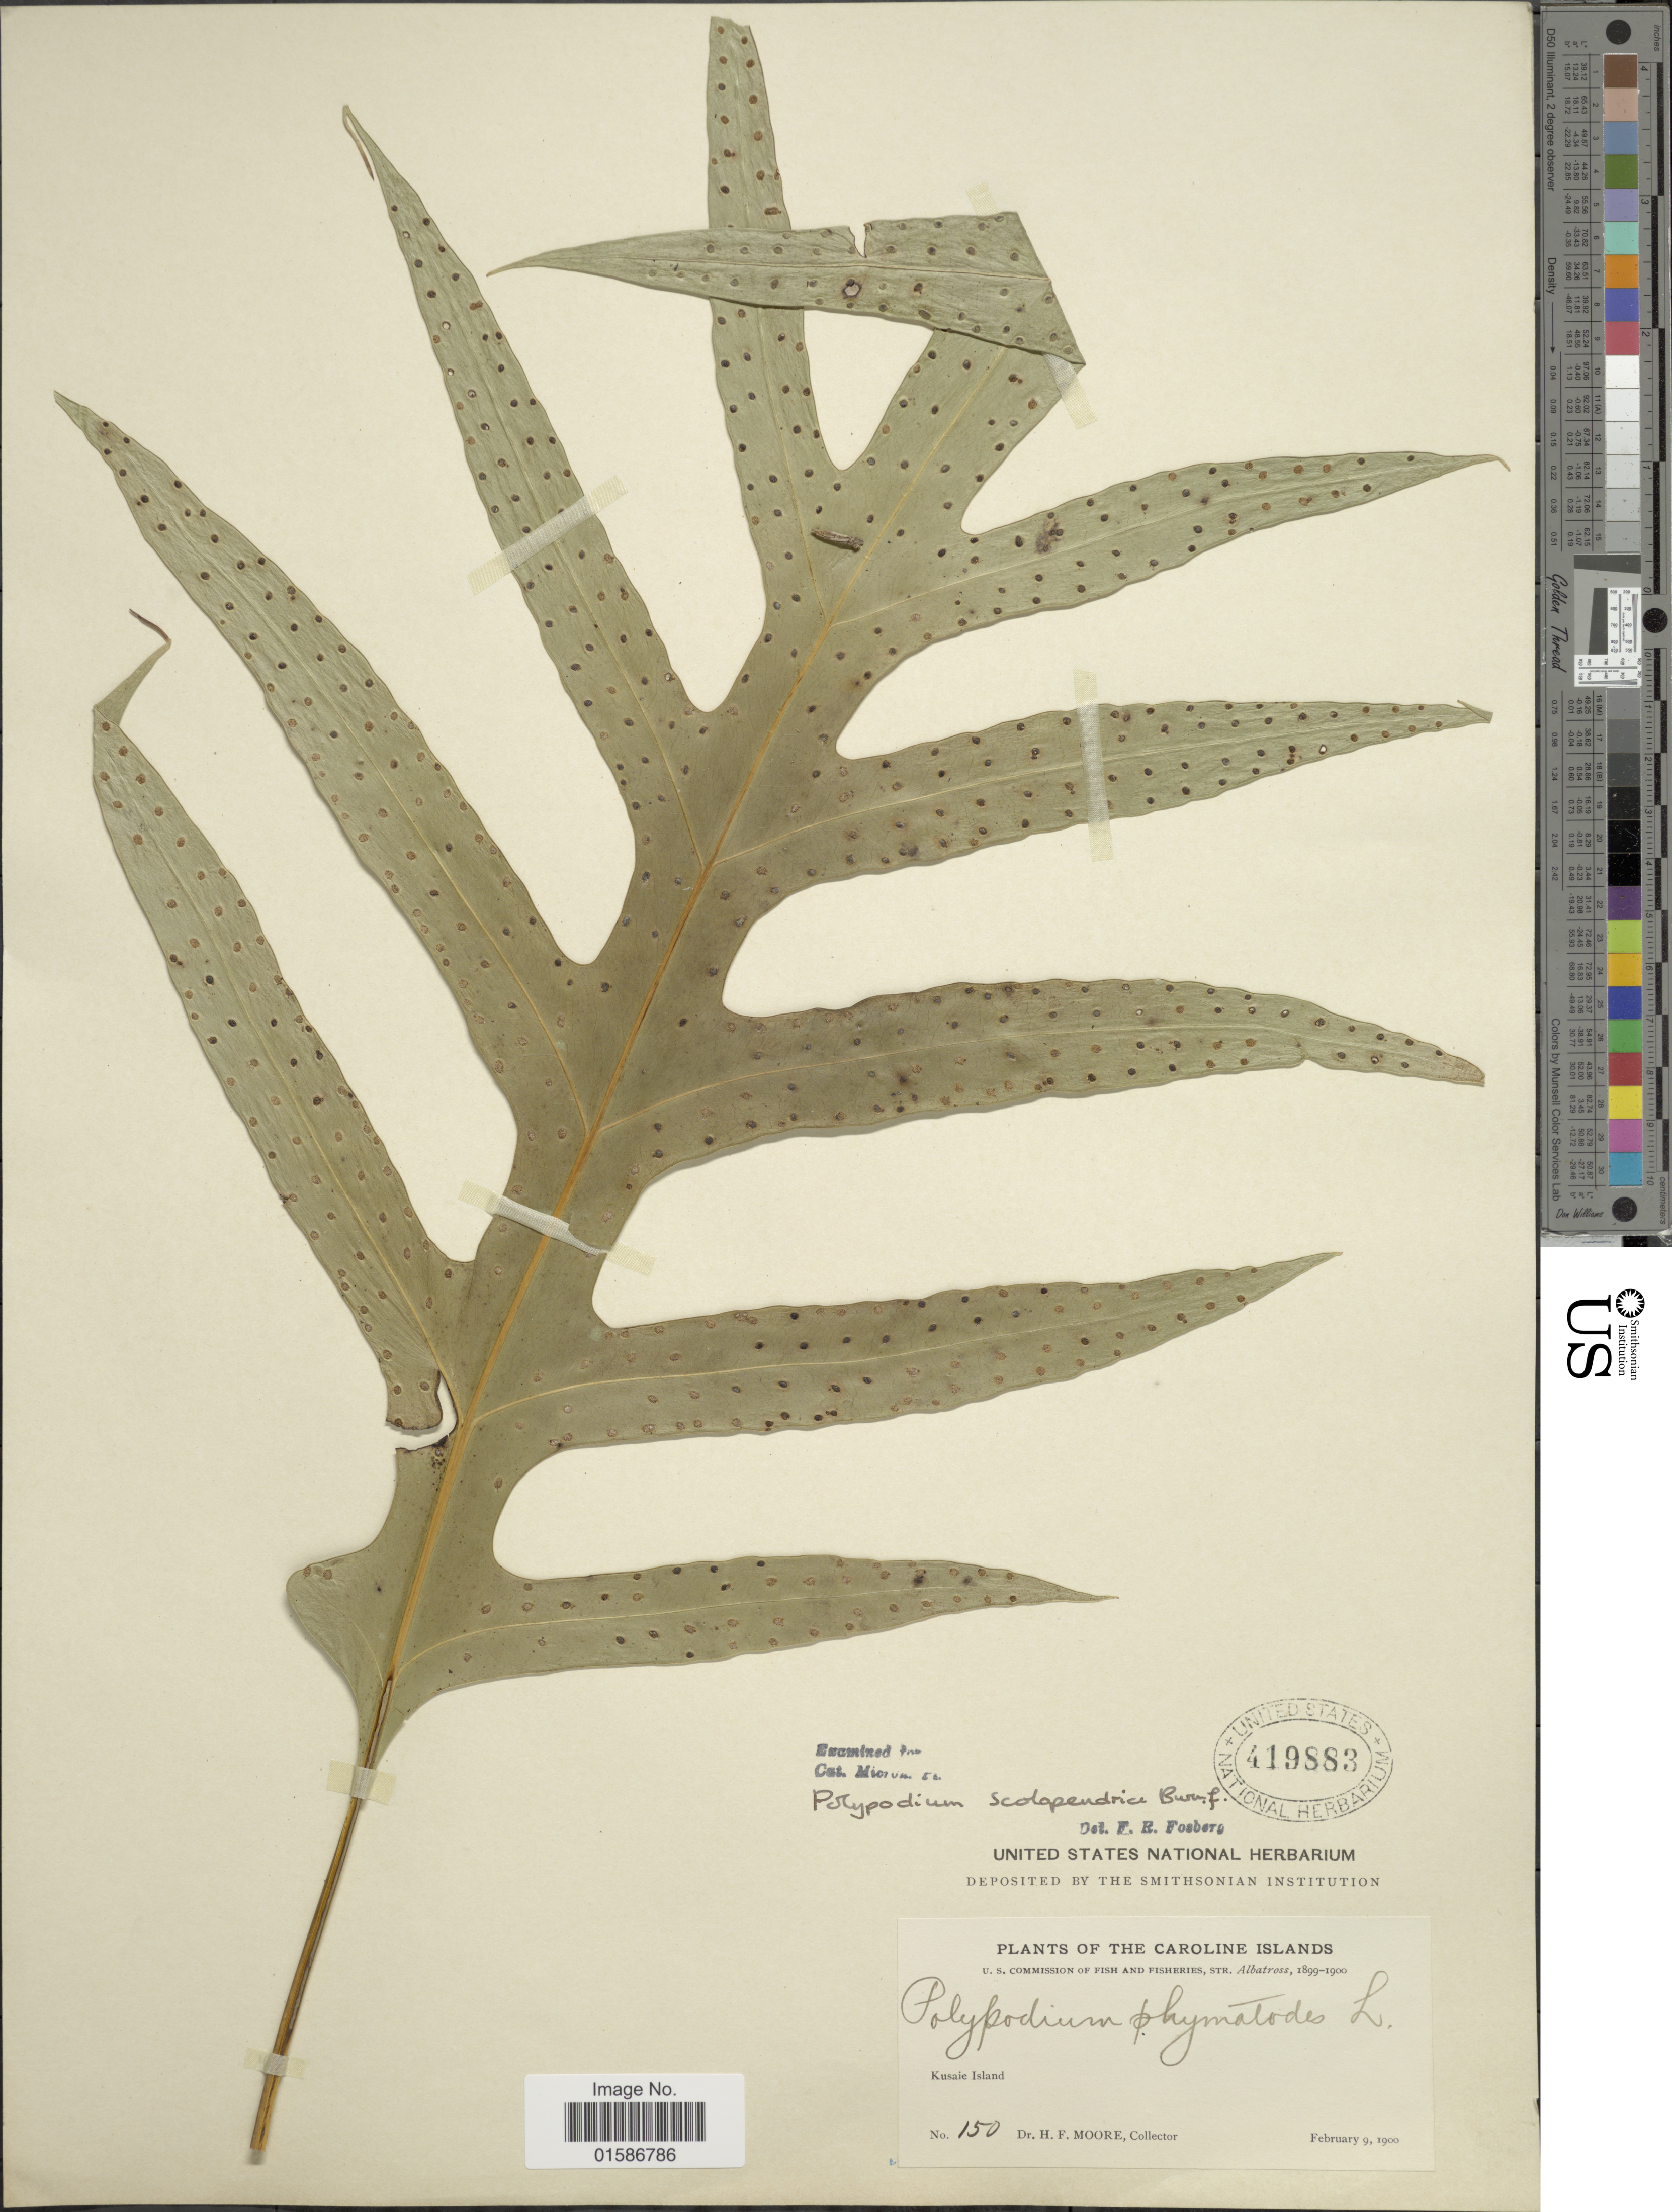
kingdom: Plantae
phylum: Tracheophyta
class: Polypodiopsida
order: Polypodiales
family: Polypodiaceae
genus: Microsorum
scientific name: Microsorum scolopendria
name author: (Burm. f.) Copel.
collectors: H. F. Moore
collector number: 150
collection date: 1900-02-09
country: Micronesia, Federated States of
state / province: Kosrae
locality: The Caroline Islands, Kusaie Island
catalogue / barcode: US 419883